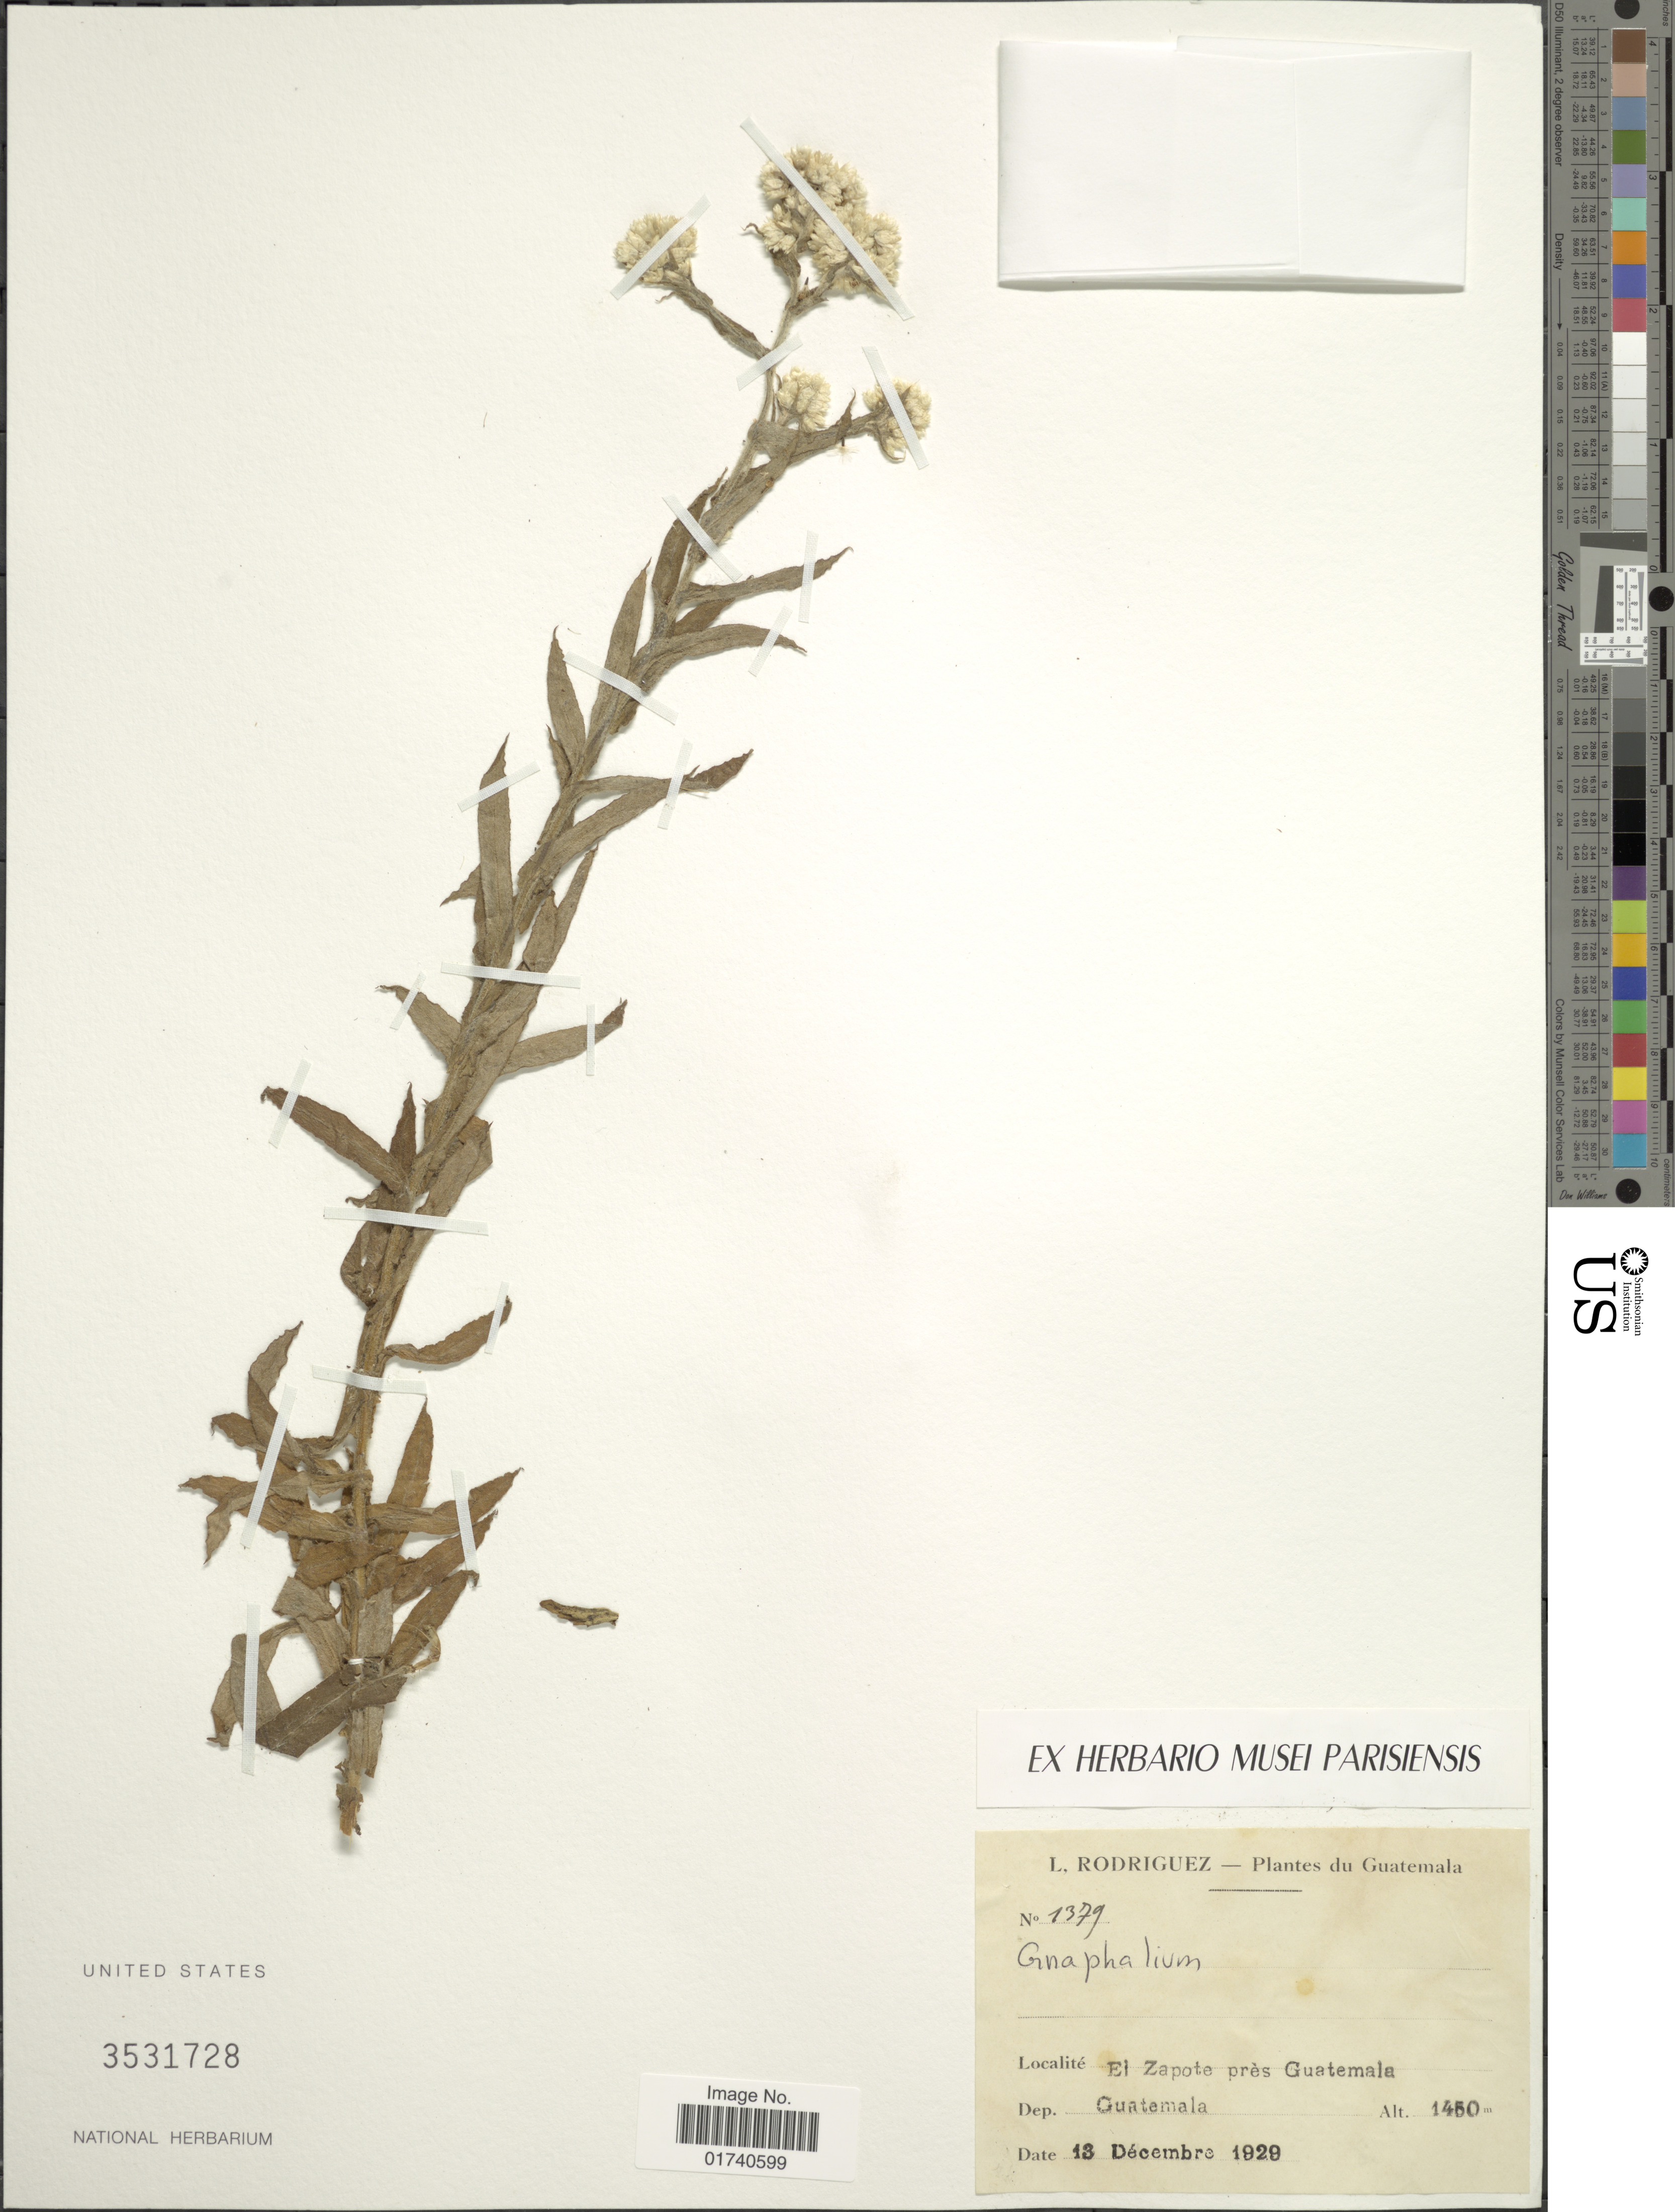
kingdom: Plantae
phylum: Tracheophyta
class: Magnoliopsida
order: Asterales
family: Asteraceae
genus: Pseudognaphalium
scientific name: Pseudognaphalium elegans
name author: (Kunth) Kartesz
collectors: L. Rodriguez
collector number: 1379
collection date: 1929-12-13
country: Guatemala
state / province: Guatemala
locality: El Zapote pres Guatemala.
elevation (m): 1450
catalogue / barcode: US 3531728